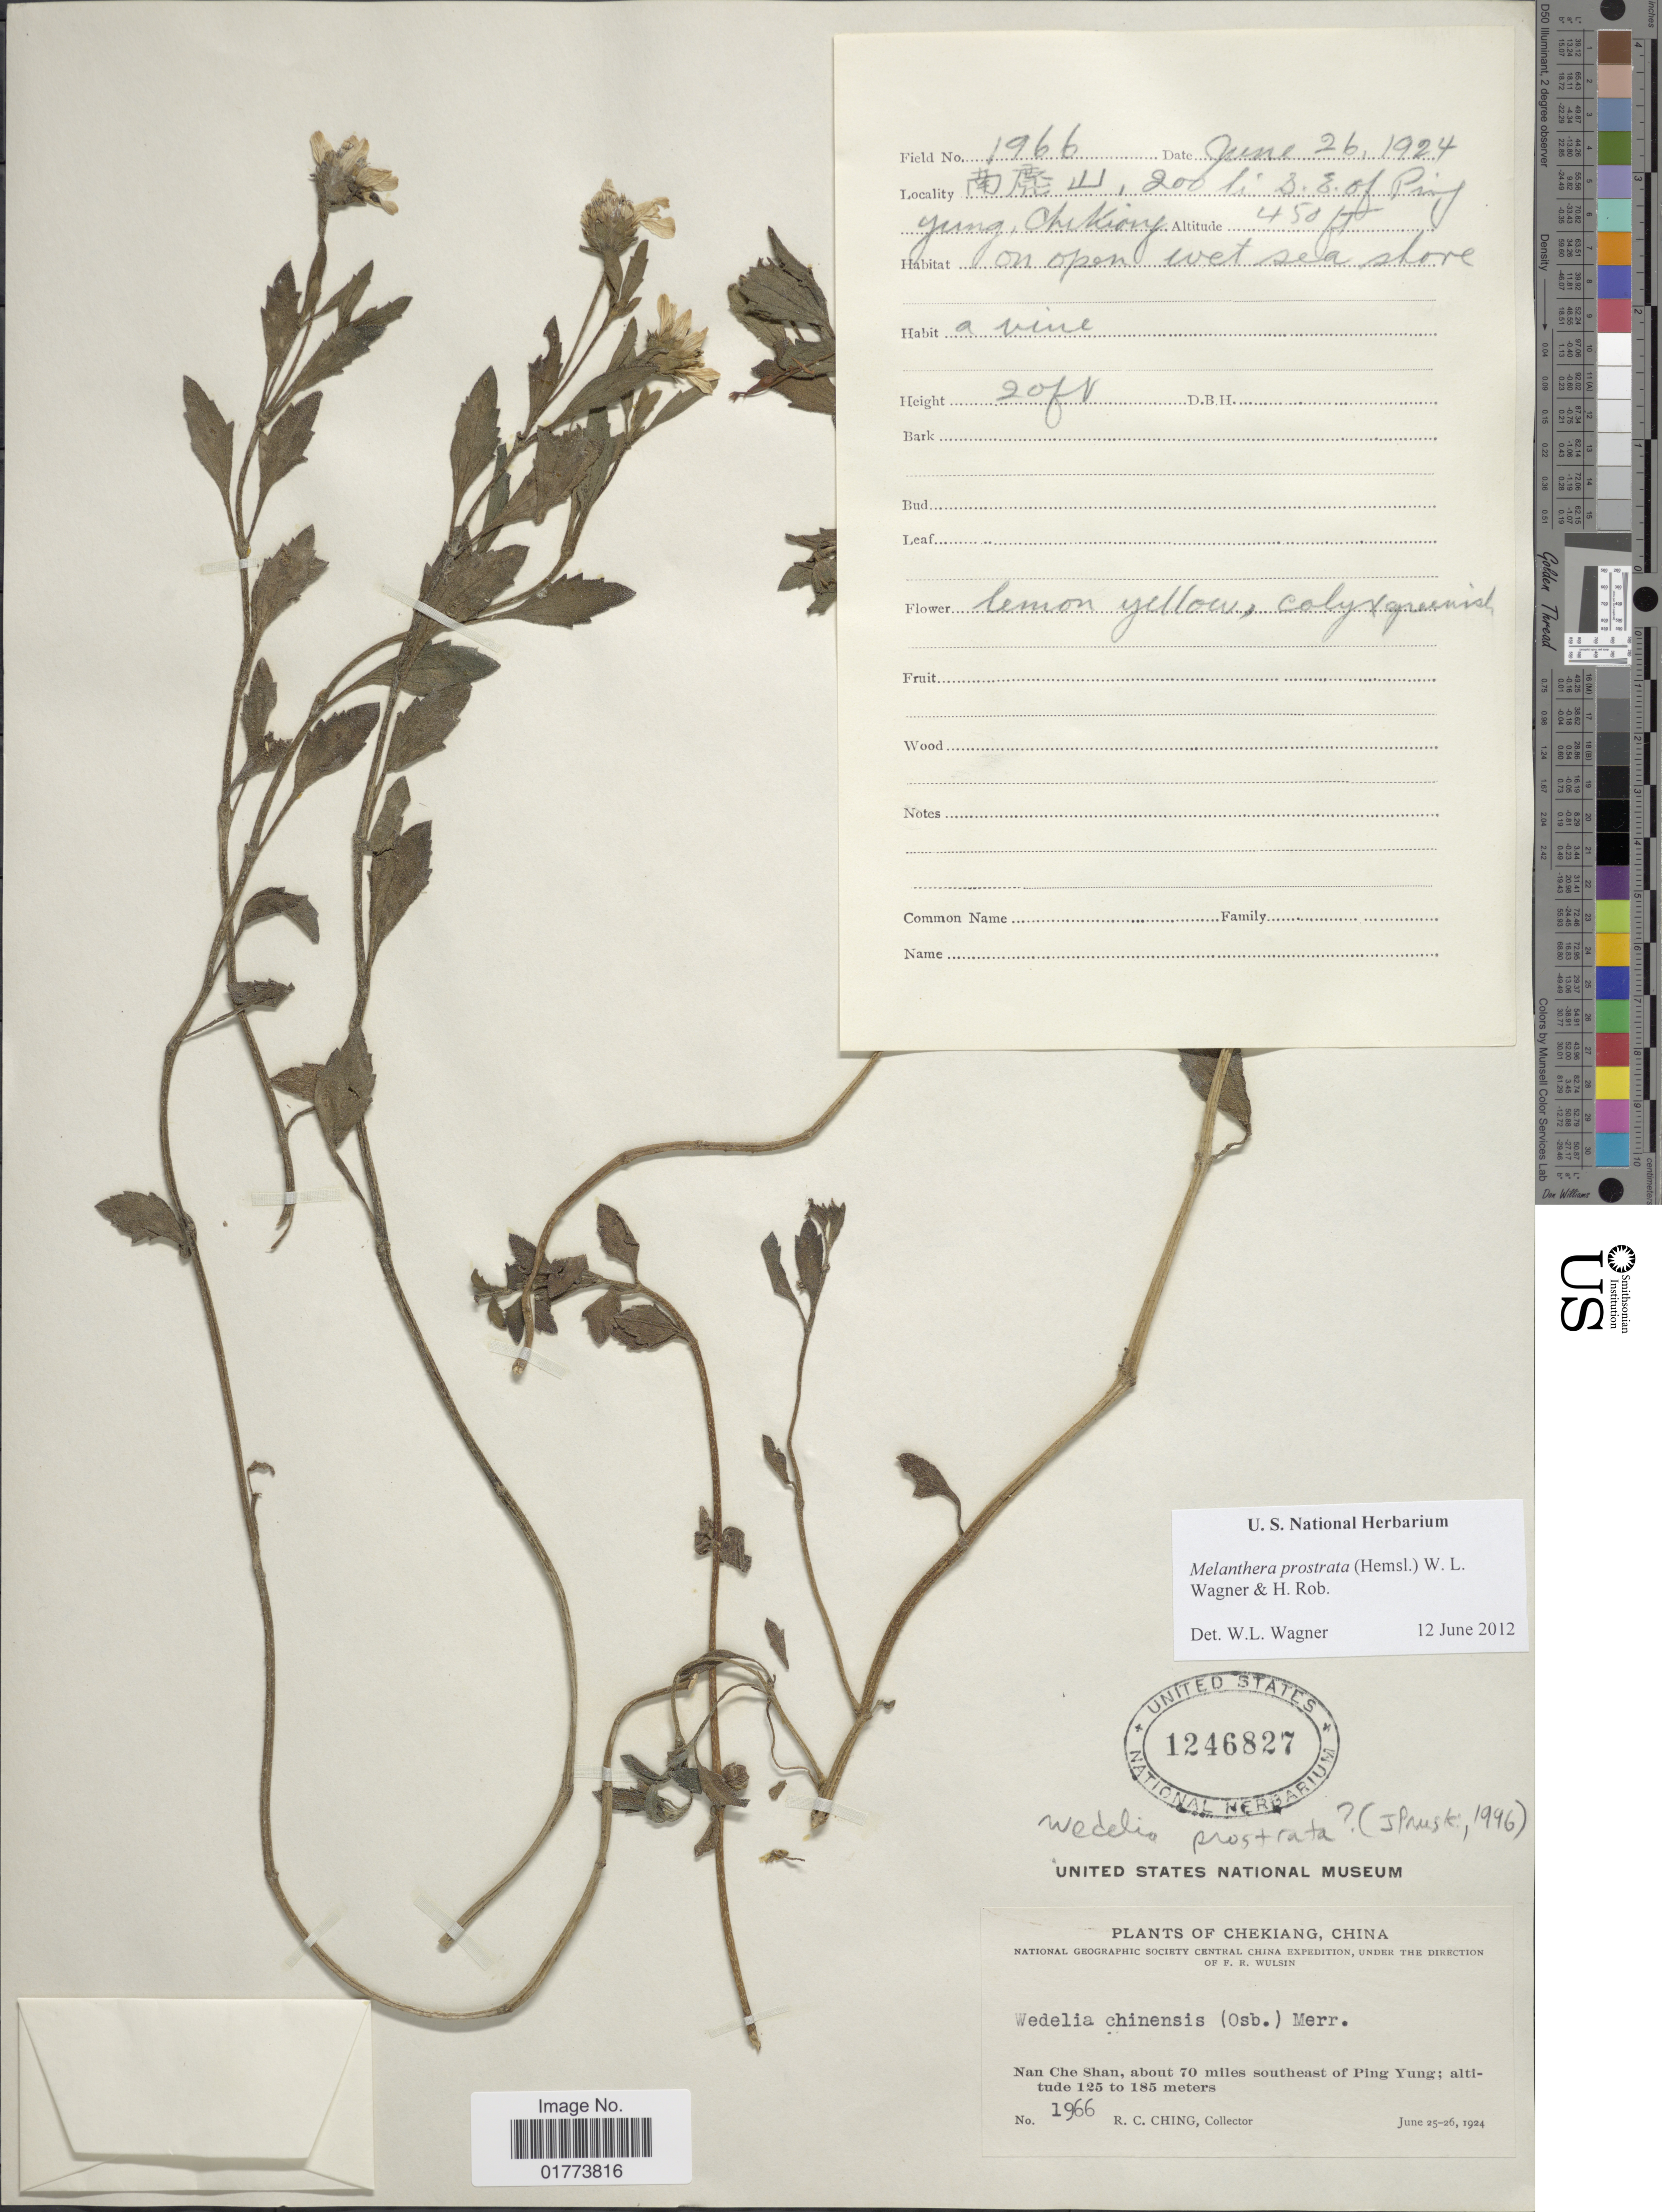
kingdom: Plantae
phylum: Tracheophyta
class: Magnoliopsida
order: Asterales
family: Asteraceae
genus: Melanthera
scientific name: Melanthera prostrata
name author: (Hemsl.) W.L. Wagner & H. Rob.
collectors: R. C. Ching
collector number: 1966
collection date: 1924-06-25/1924-06-26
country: China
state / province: Zhejiang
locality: Chekiang, China. Nan Che Shan, about 70 miles southeast of Ping Yung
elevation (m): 125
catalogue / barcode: US 1246827